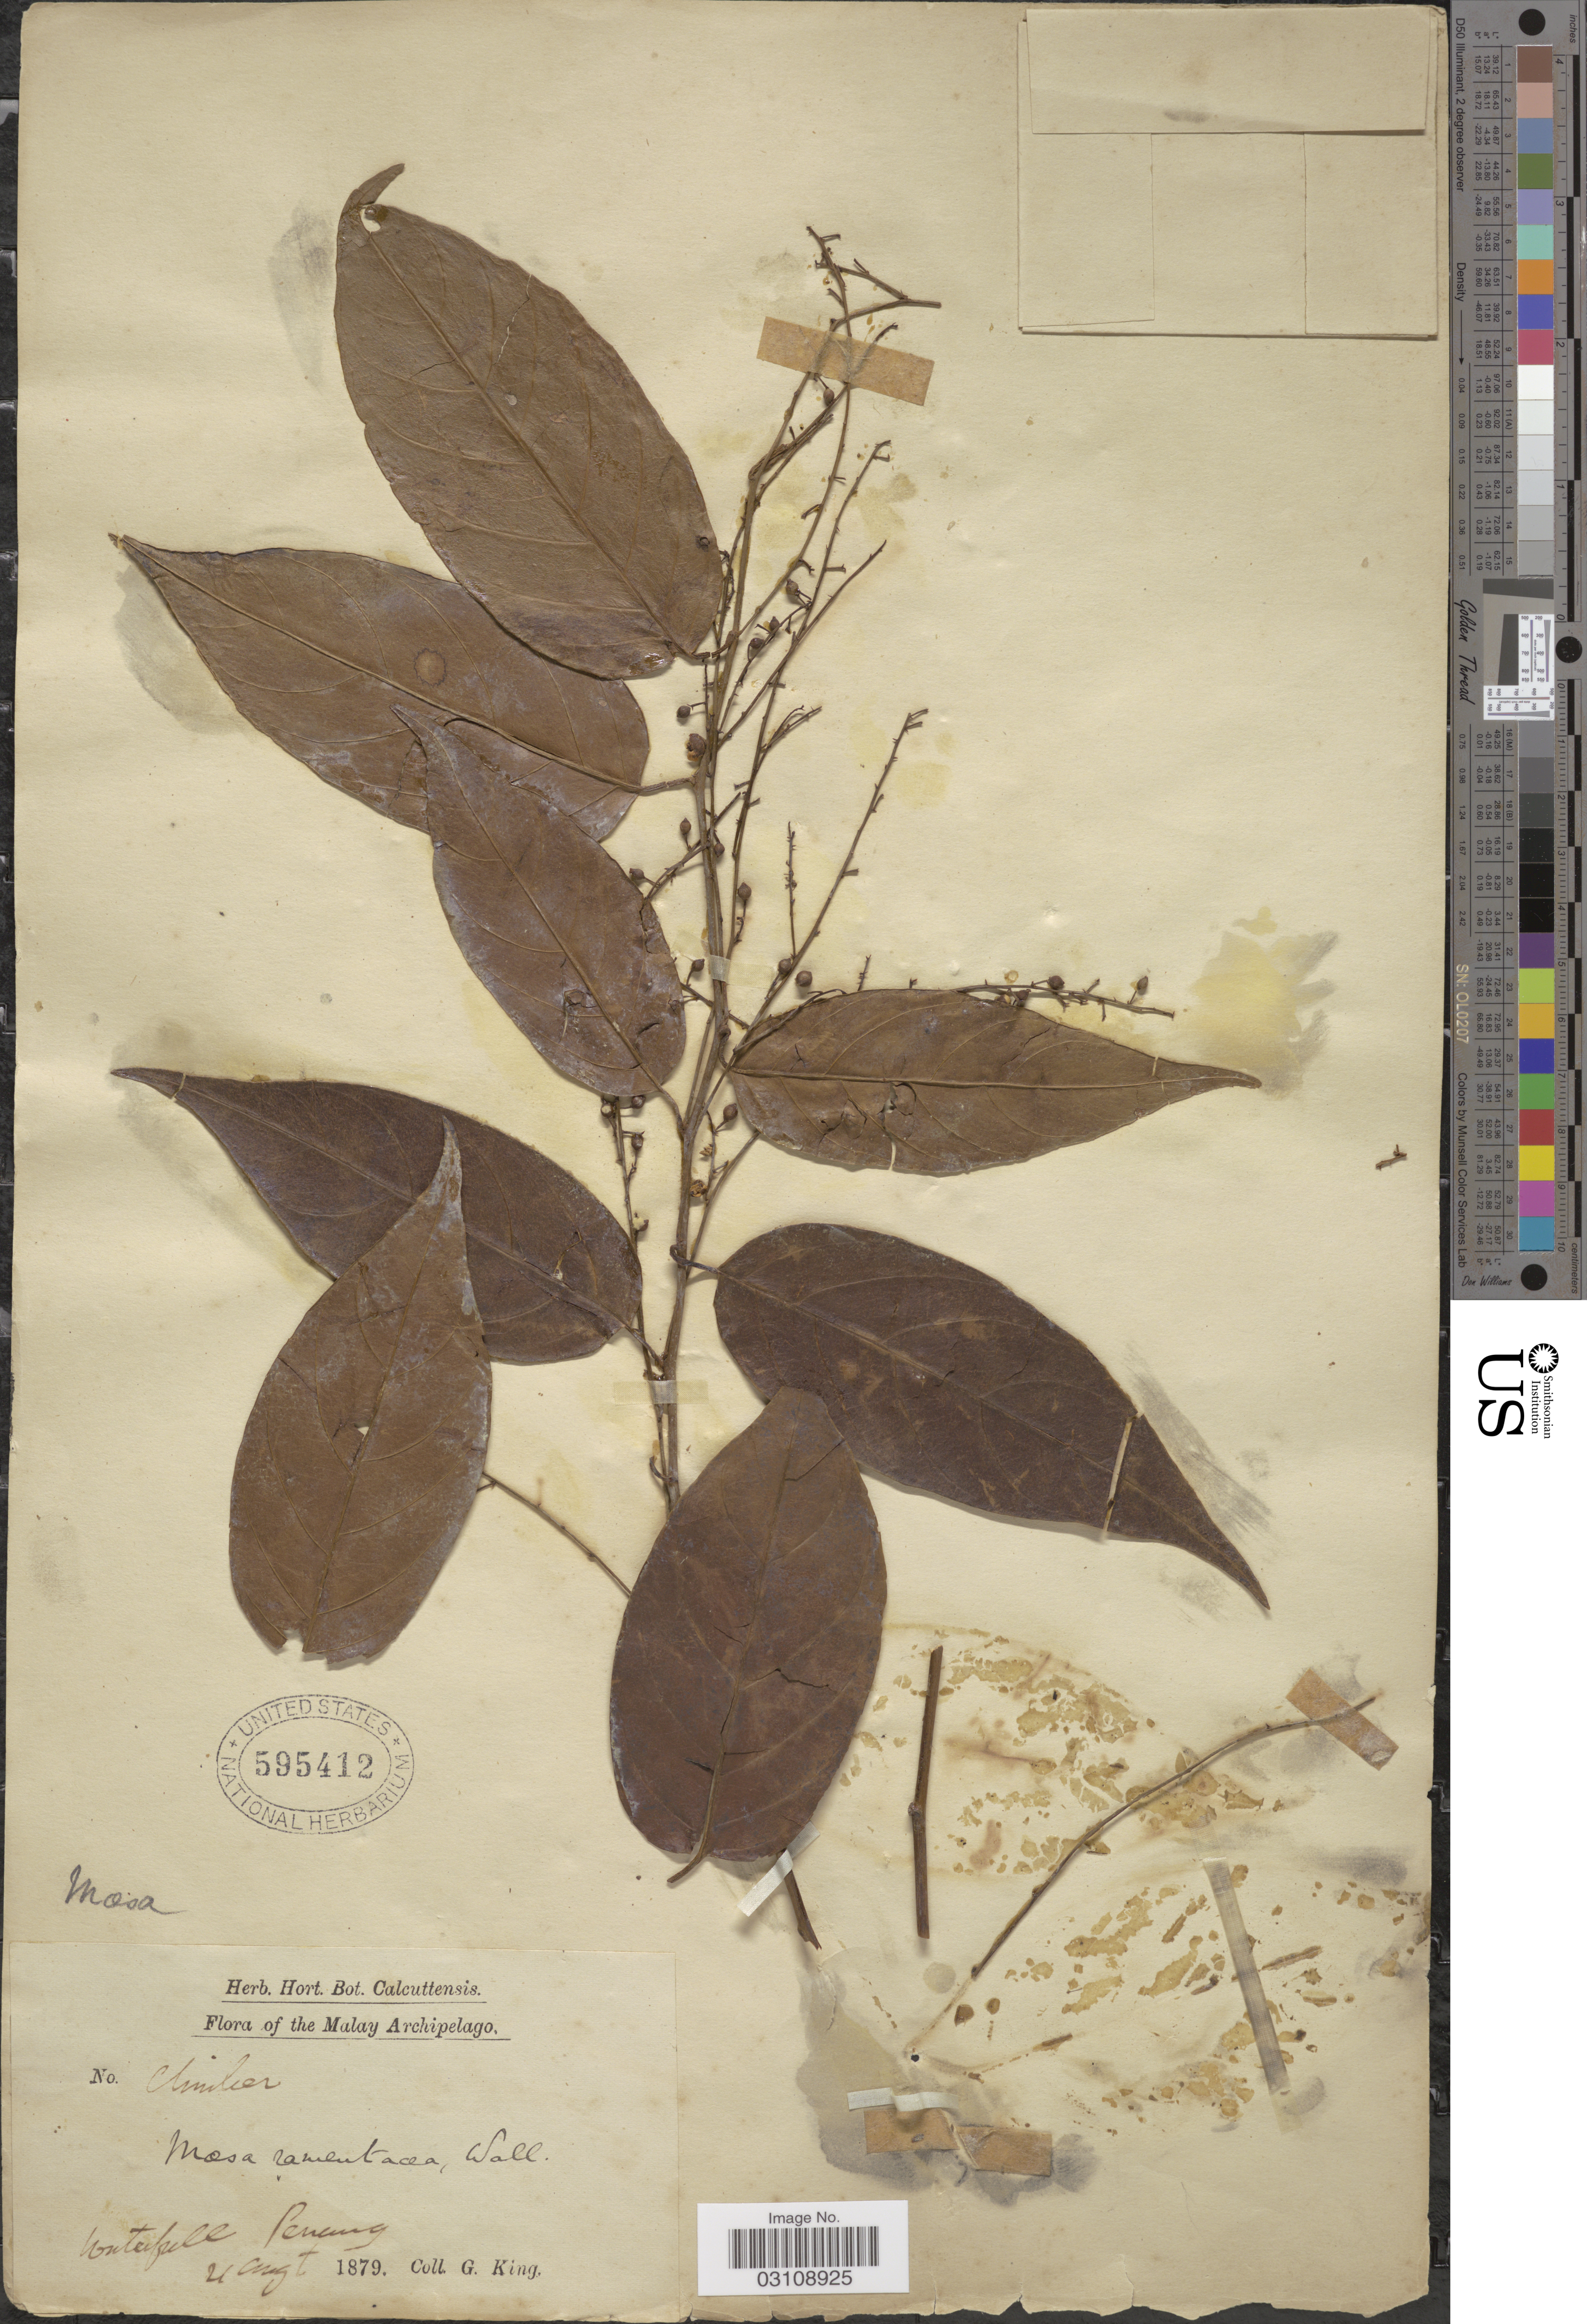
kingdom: Plantae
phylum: Tracheophyta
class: Magnoliopsida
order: Ericales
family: Primulaceae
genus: Maesa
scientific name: Maesa ramentacea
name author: (Roxb.) A. DC.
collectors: G. King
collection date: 1879-08-21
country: Malaysia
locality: The Malay Archipelago. Waterfall Penang.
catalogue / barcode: US 595412